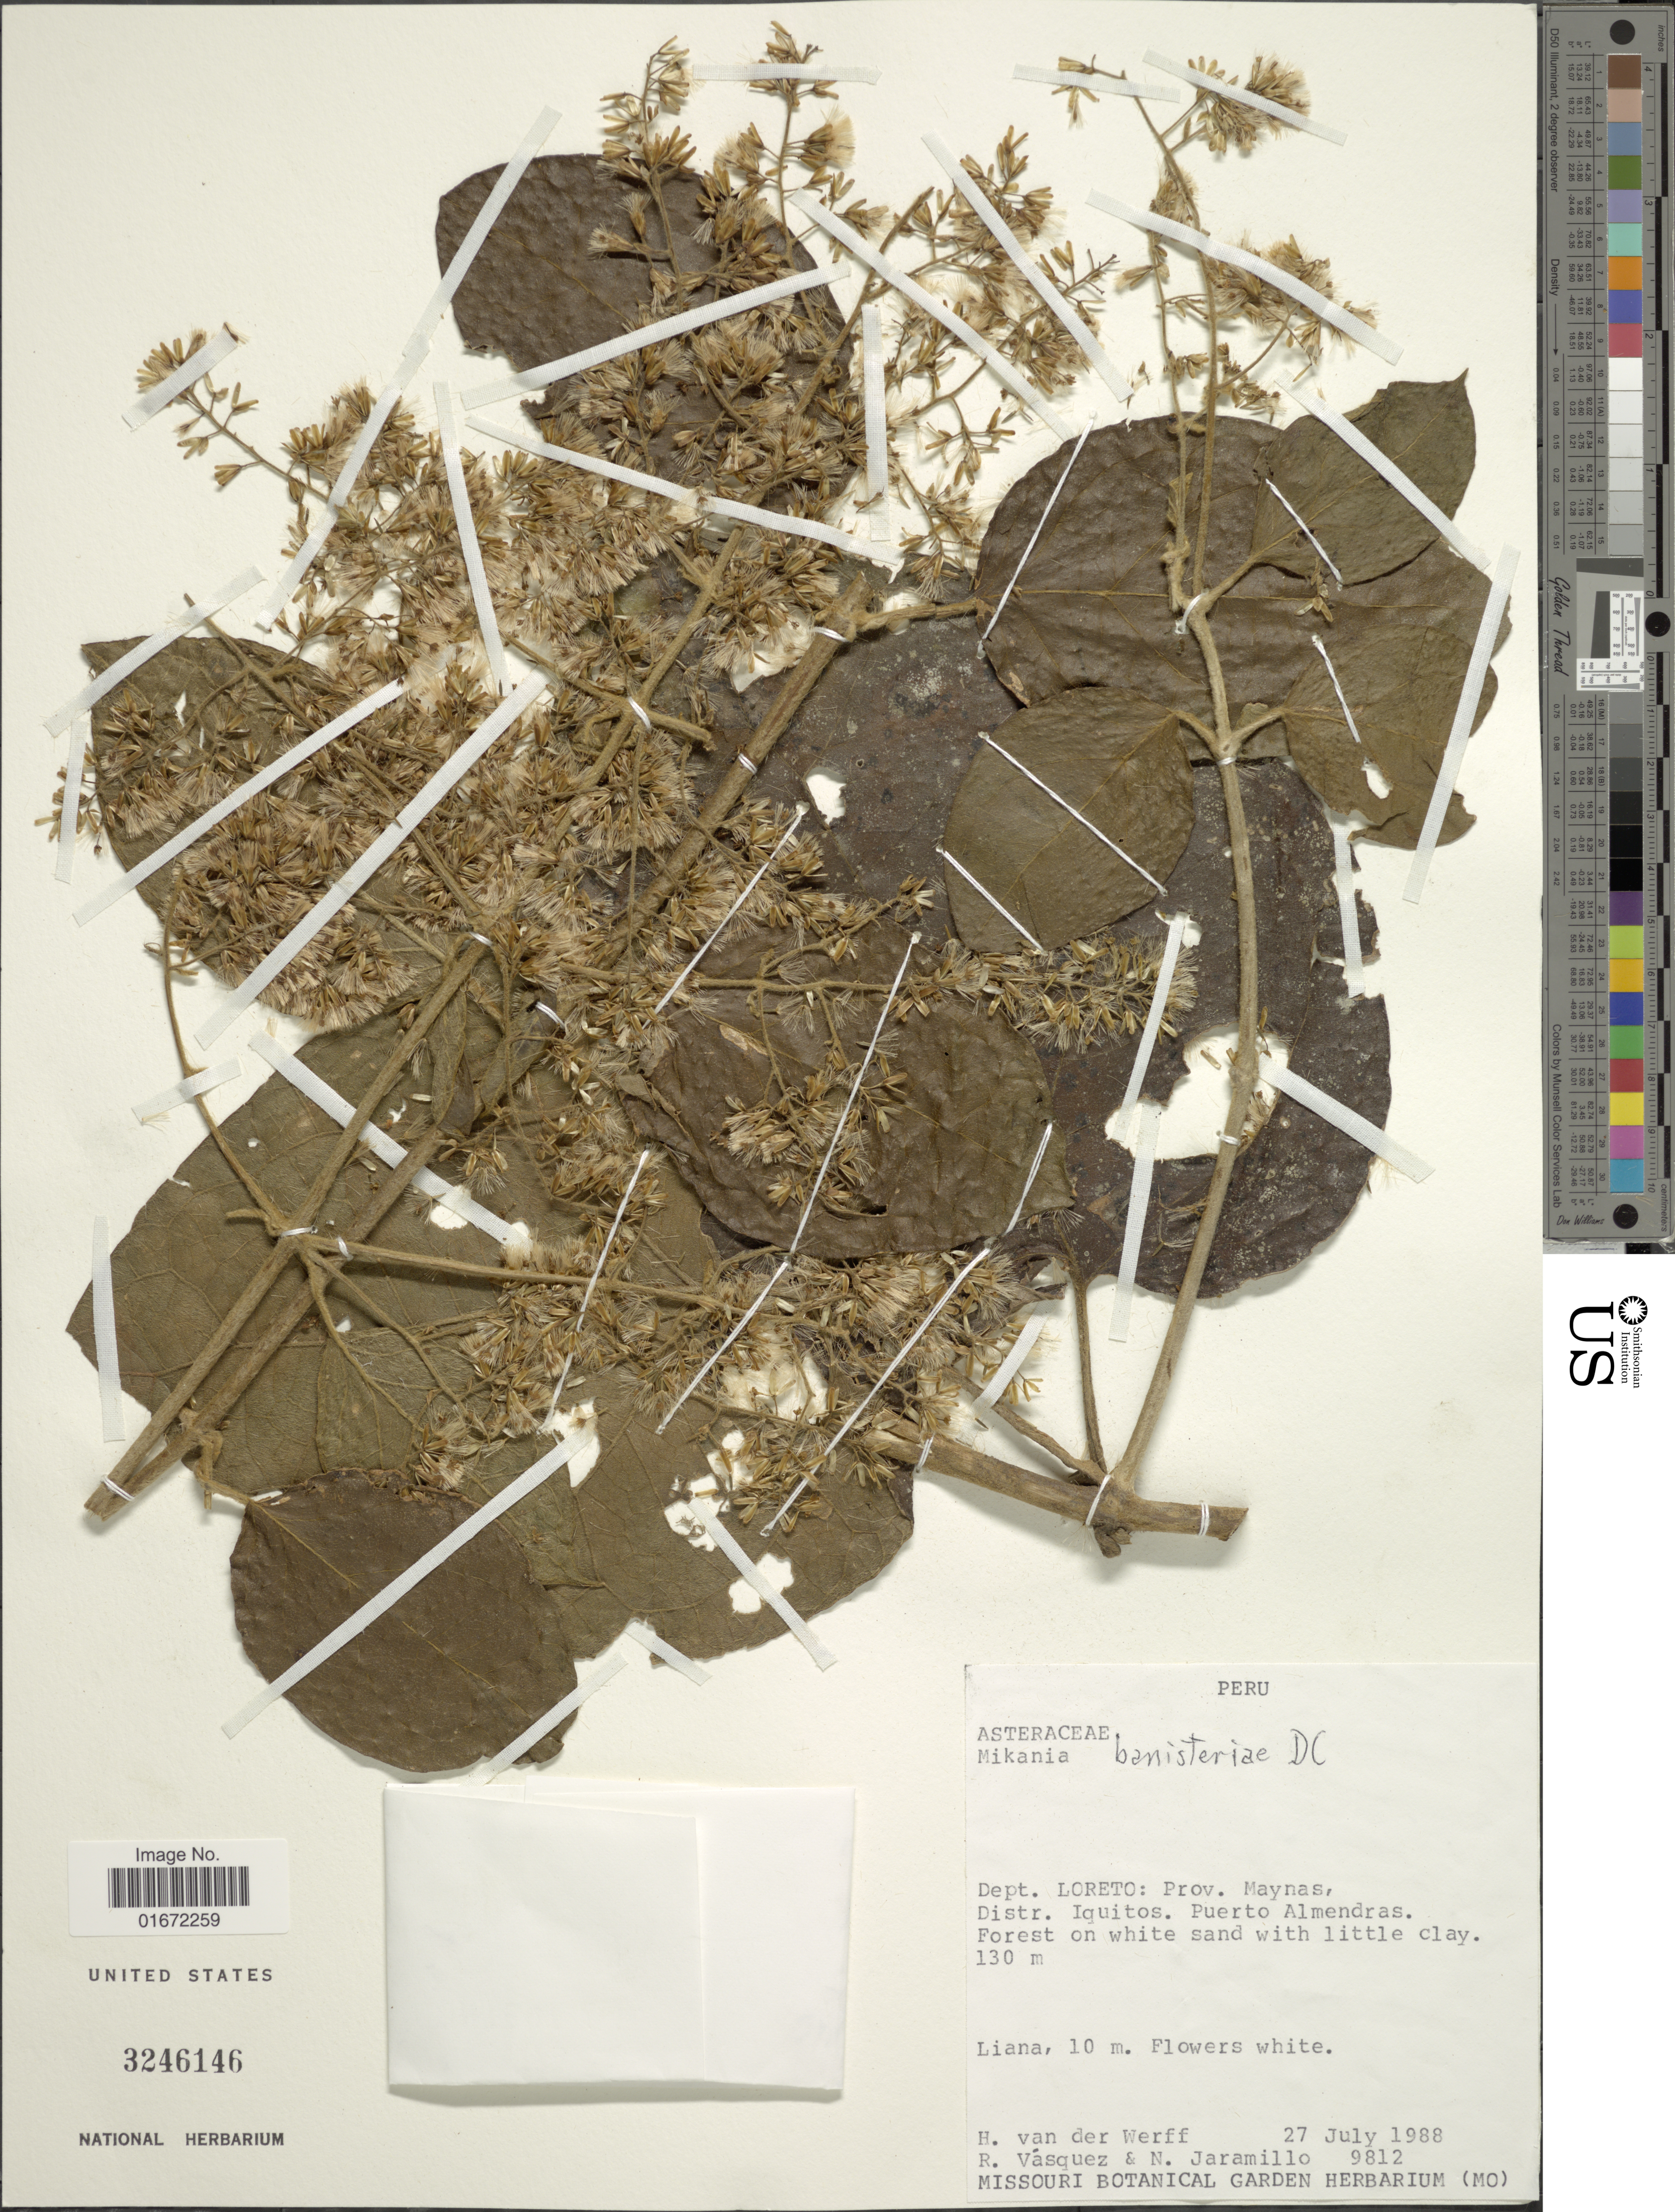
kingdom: Plantae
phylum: Tracheophyta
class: Magnoliopsida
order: Asterales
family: Asteraceae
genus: Mikania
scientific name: Mikania banisteriae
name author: DC.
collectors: H. van der Werff, R. Vásquez & N. Jaramillo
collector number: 9812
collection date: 1988-07-27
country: Peru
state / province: Loreto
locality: Dept. Loreto: Prov. Maynas, Distr. Iquitos. Puerto Almendras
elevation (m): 130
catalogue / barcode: US 3246146